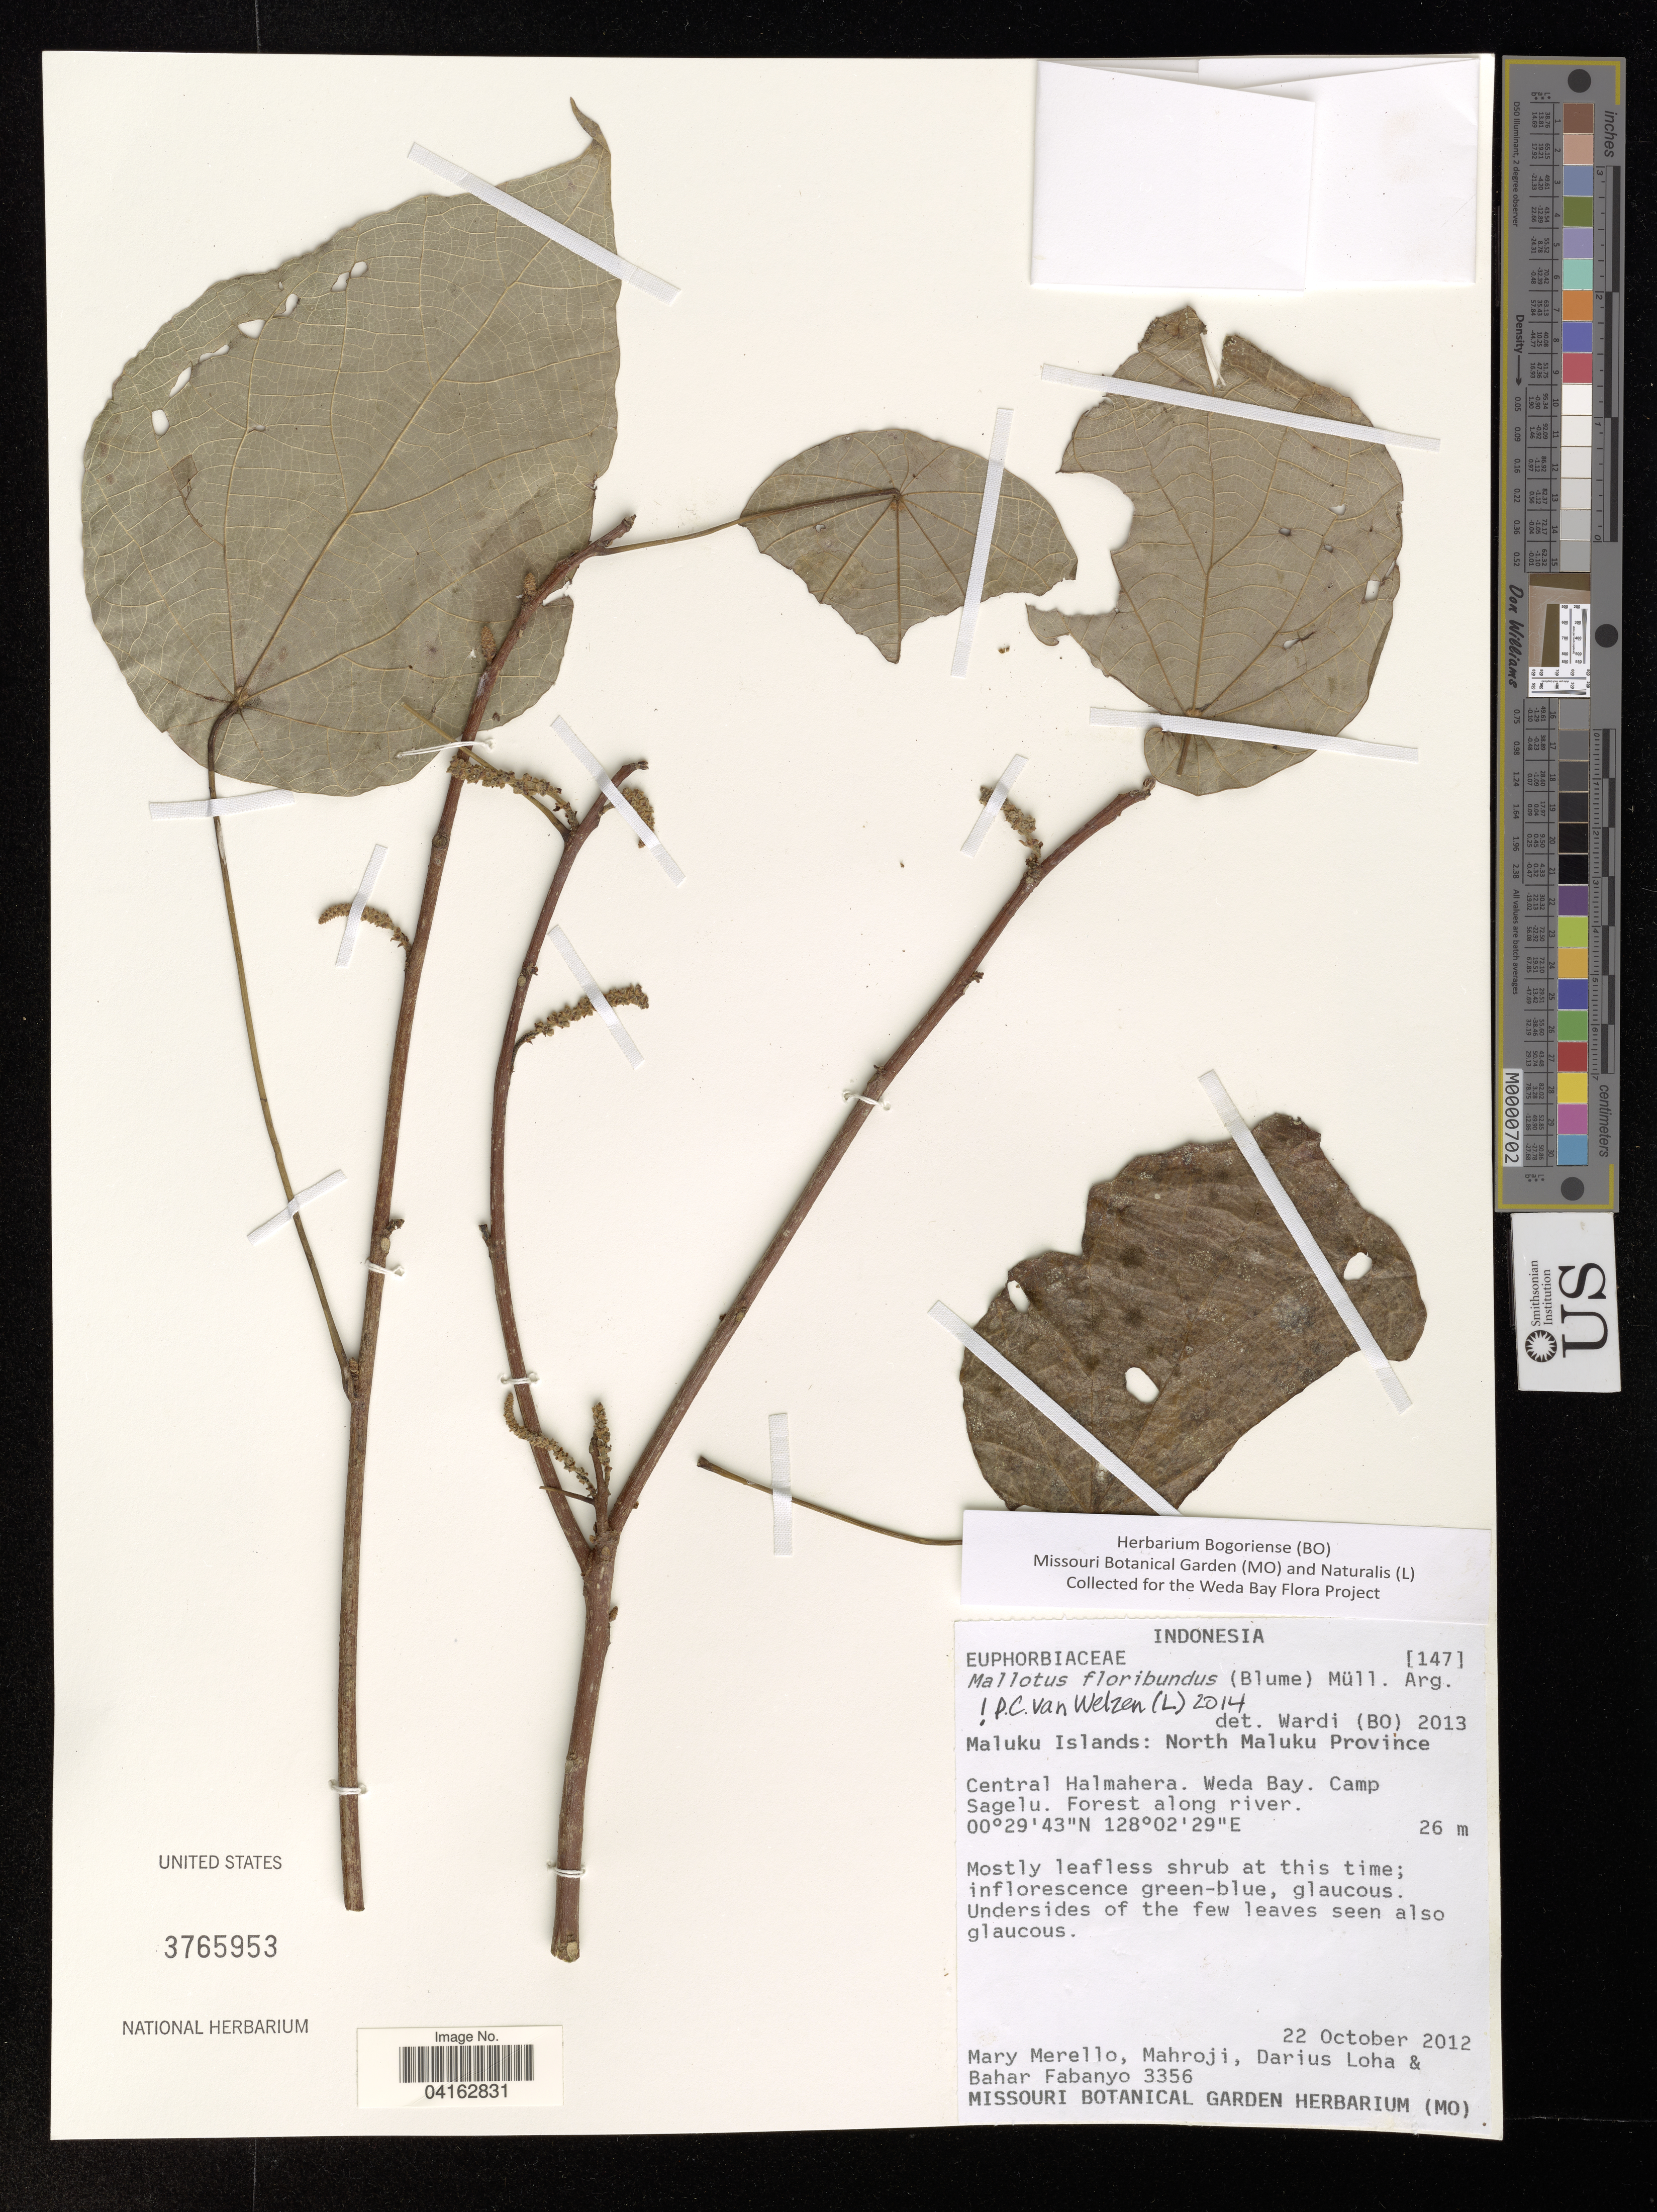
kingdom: Plantae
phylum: Tracheophyta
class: Magnoliopsida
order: Malpighiales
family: Euphorbiaceae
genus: Mallotus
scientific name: Mallotus floribundus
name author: (Blume) Müll. Arg.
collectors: M. Merello, R. Mahroji, D. Loha & B. Fabanyo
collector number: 3356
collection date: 2012-10-22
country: Indonesia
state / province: Maluku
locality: Maluku Islands: North Maluku Province. Central Halmahera. Weda Bay. Camp Sagelu. Forest along river.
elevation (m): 26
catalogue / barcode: US 3765953